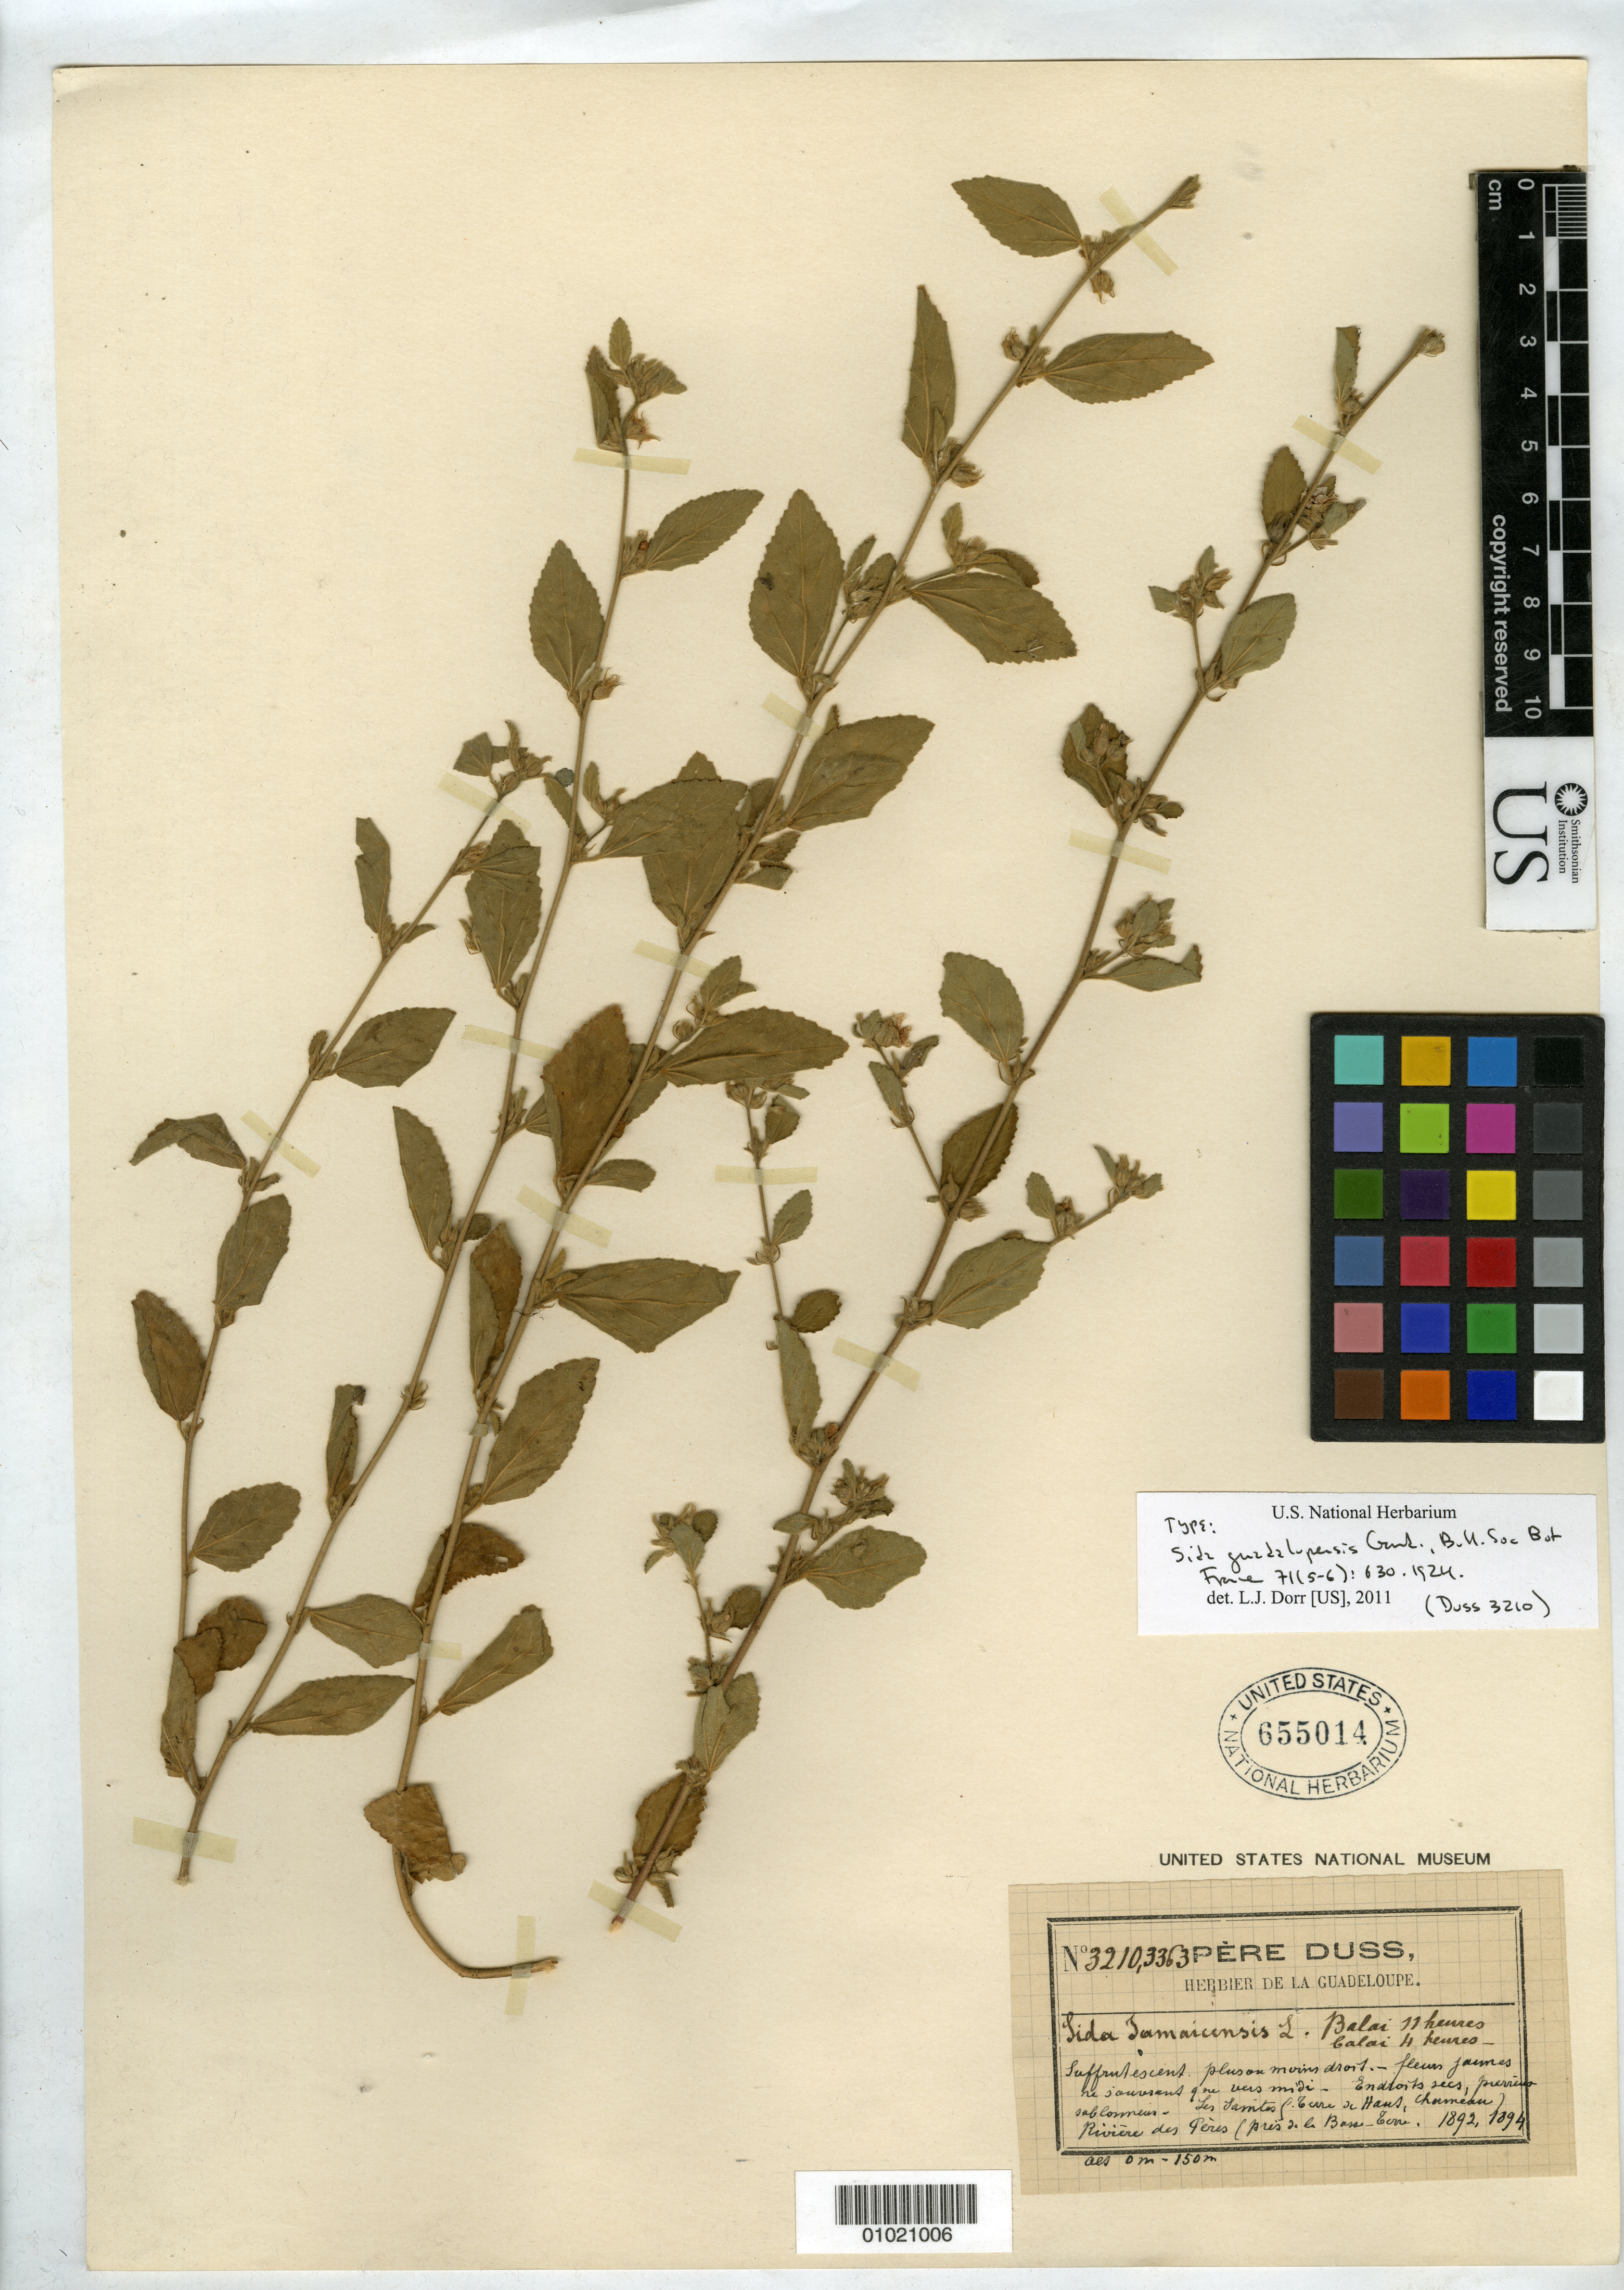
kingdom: Plantae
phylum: Tracheophyta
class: Magnoliopsida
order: Malvales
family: Malvaceae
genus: Sida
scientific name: Sida guadalupensis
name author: Gand.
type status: Type Collection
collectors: Père Duss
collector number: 3210, 3363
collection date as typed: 1892 and -- --- 1894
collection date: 1892,1894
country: Guadeloupe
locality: Les Saintes (Terre de Haut, Charneau), Rivière des Pères (près de la Basse Terre).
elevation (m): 0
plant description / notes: Label with two collection numbers and dates, apparently mounted with 2 collections. Type is Duss 3210.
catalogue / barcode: US 655014